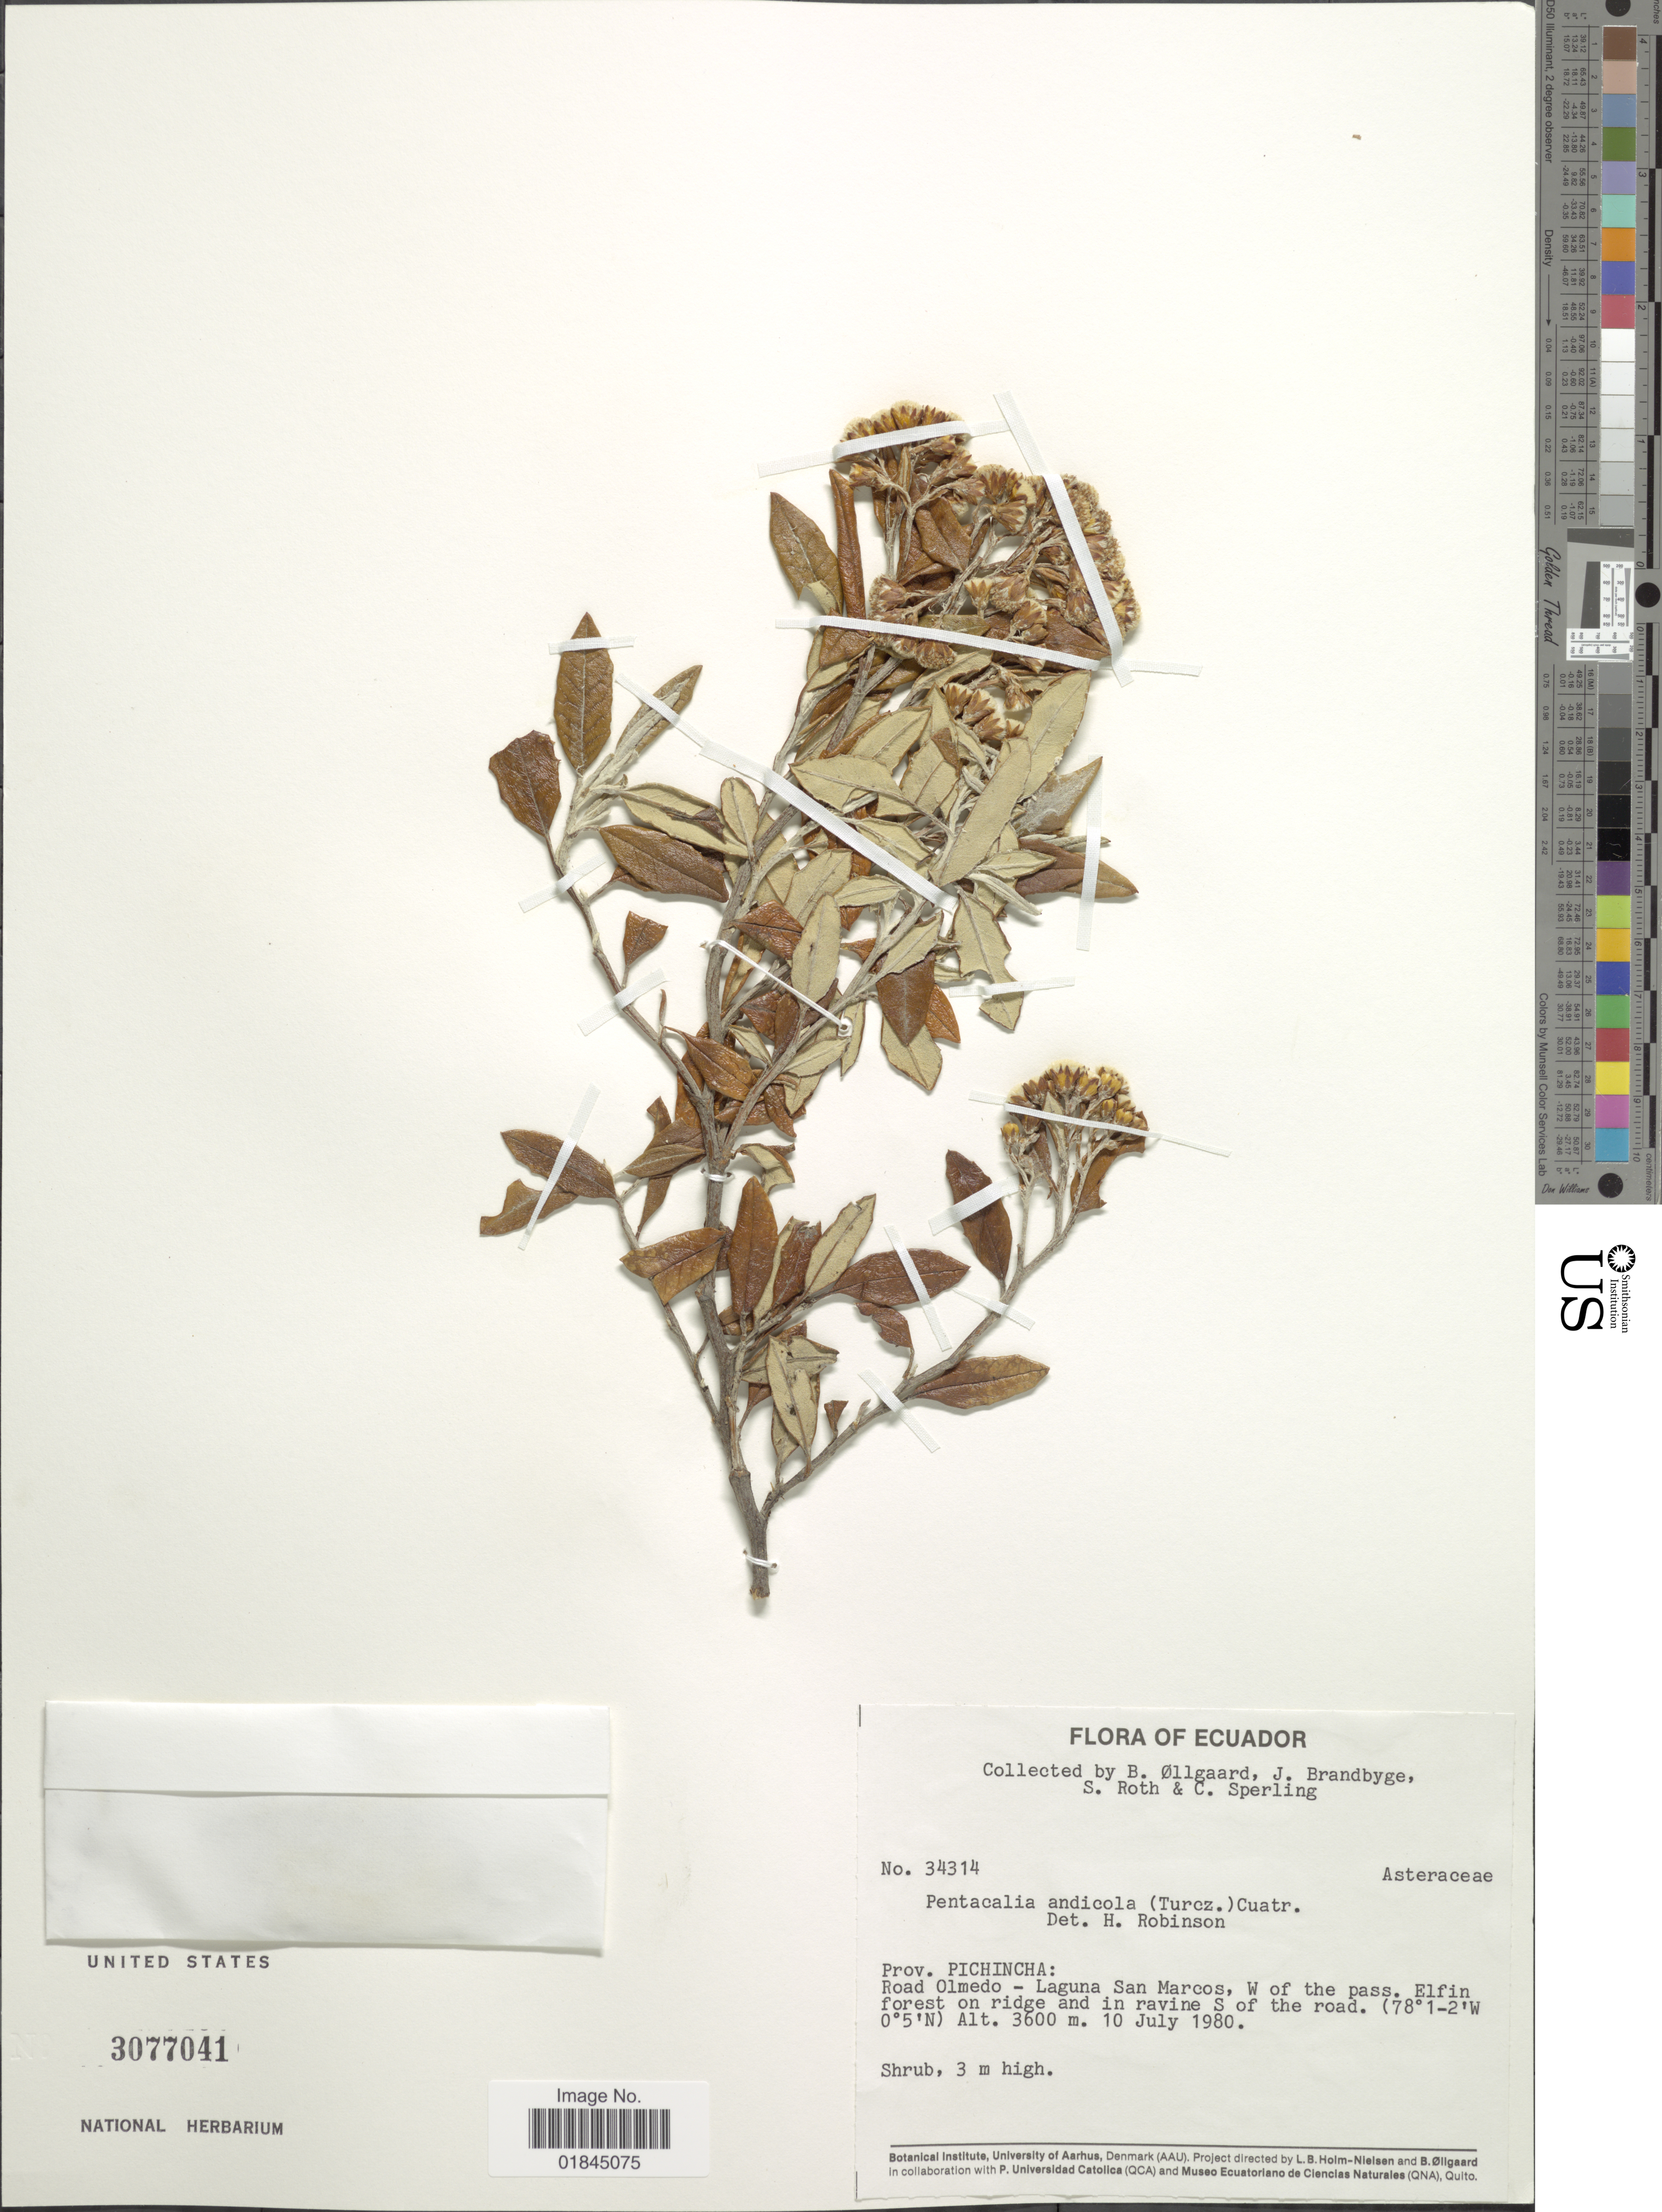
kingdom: Plantae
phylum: Tracheophyta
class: Magnoliopsida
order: Asterales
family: Asteraceae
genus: Pentacalia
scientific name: Pentacalia andicola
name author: (Turcz.) Cuatrec.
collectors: B. Øllgaard, J. Brandbyge, S. Roth & C. Sperling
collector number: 34314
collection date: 1980-07-10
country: Ecuador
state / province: Pichincha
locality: Road to Olmedo - Laguna San Marcos, W of the pass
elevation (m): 3600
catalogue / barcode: US 3077041